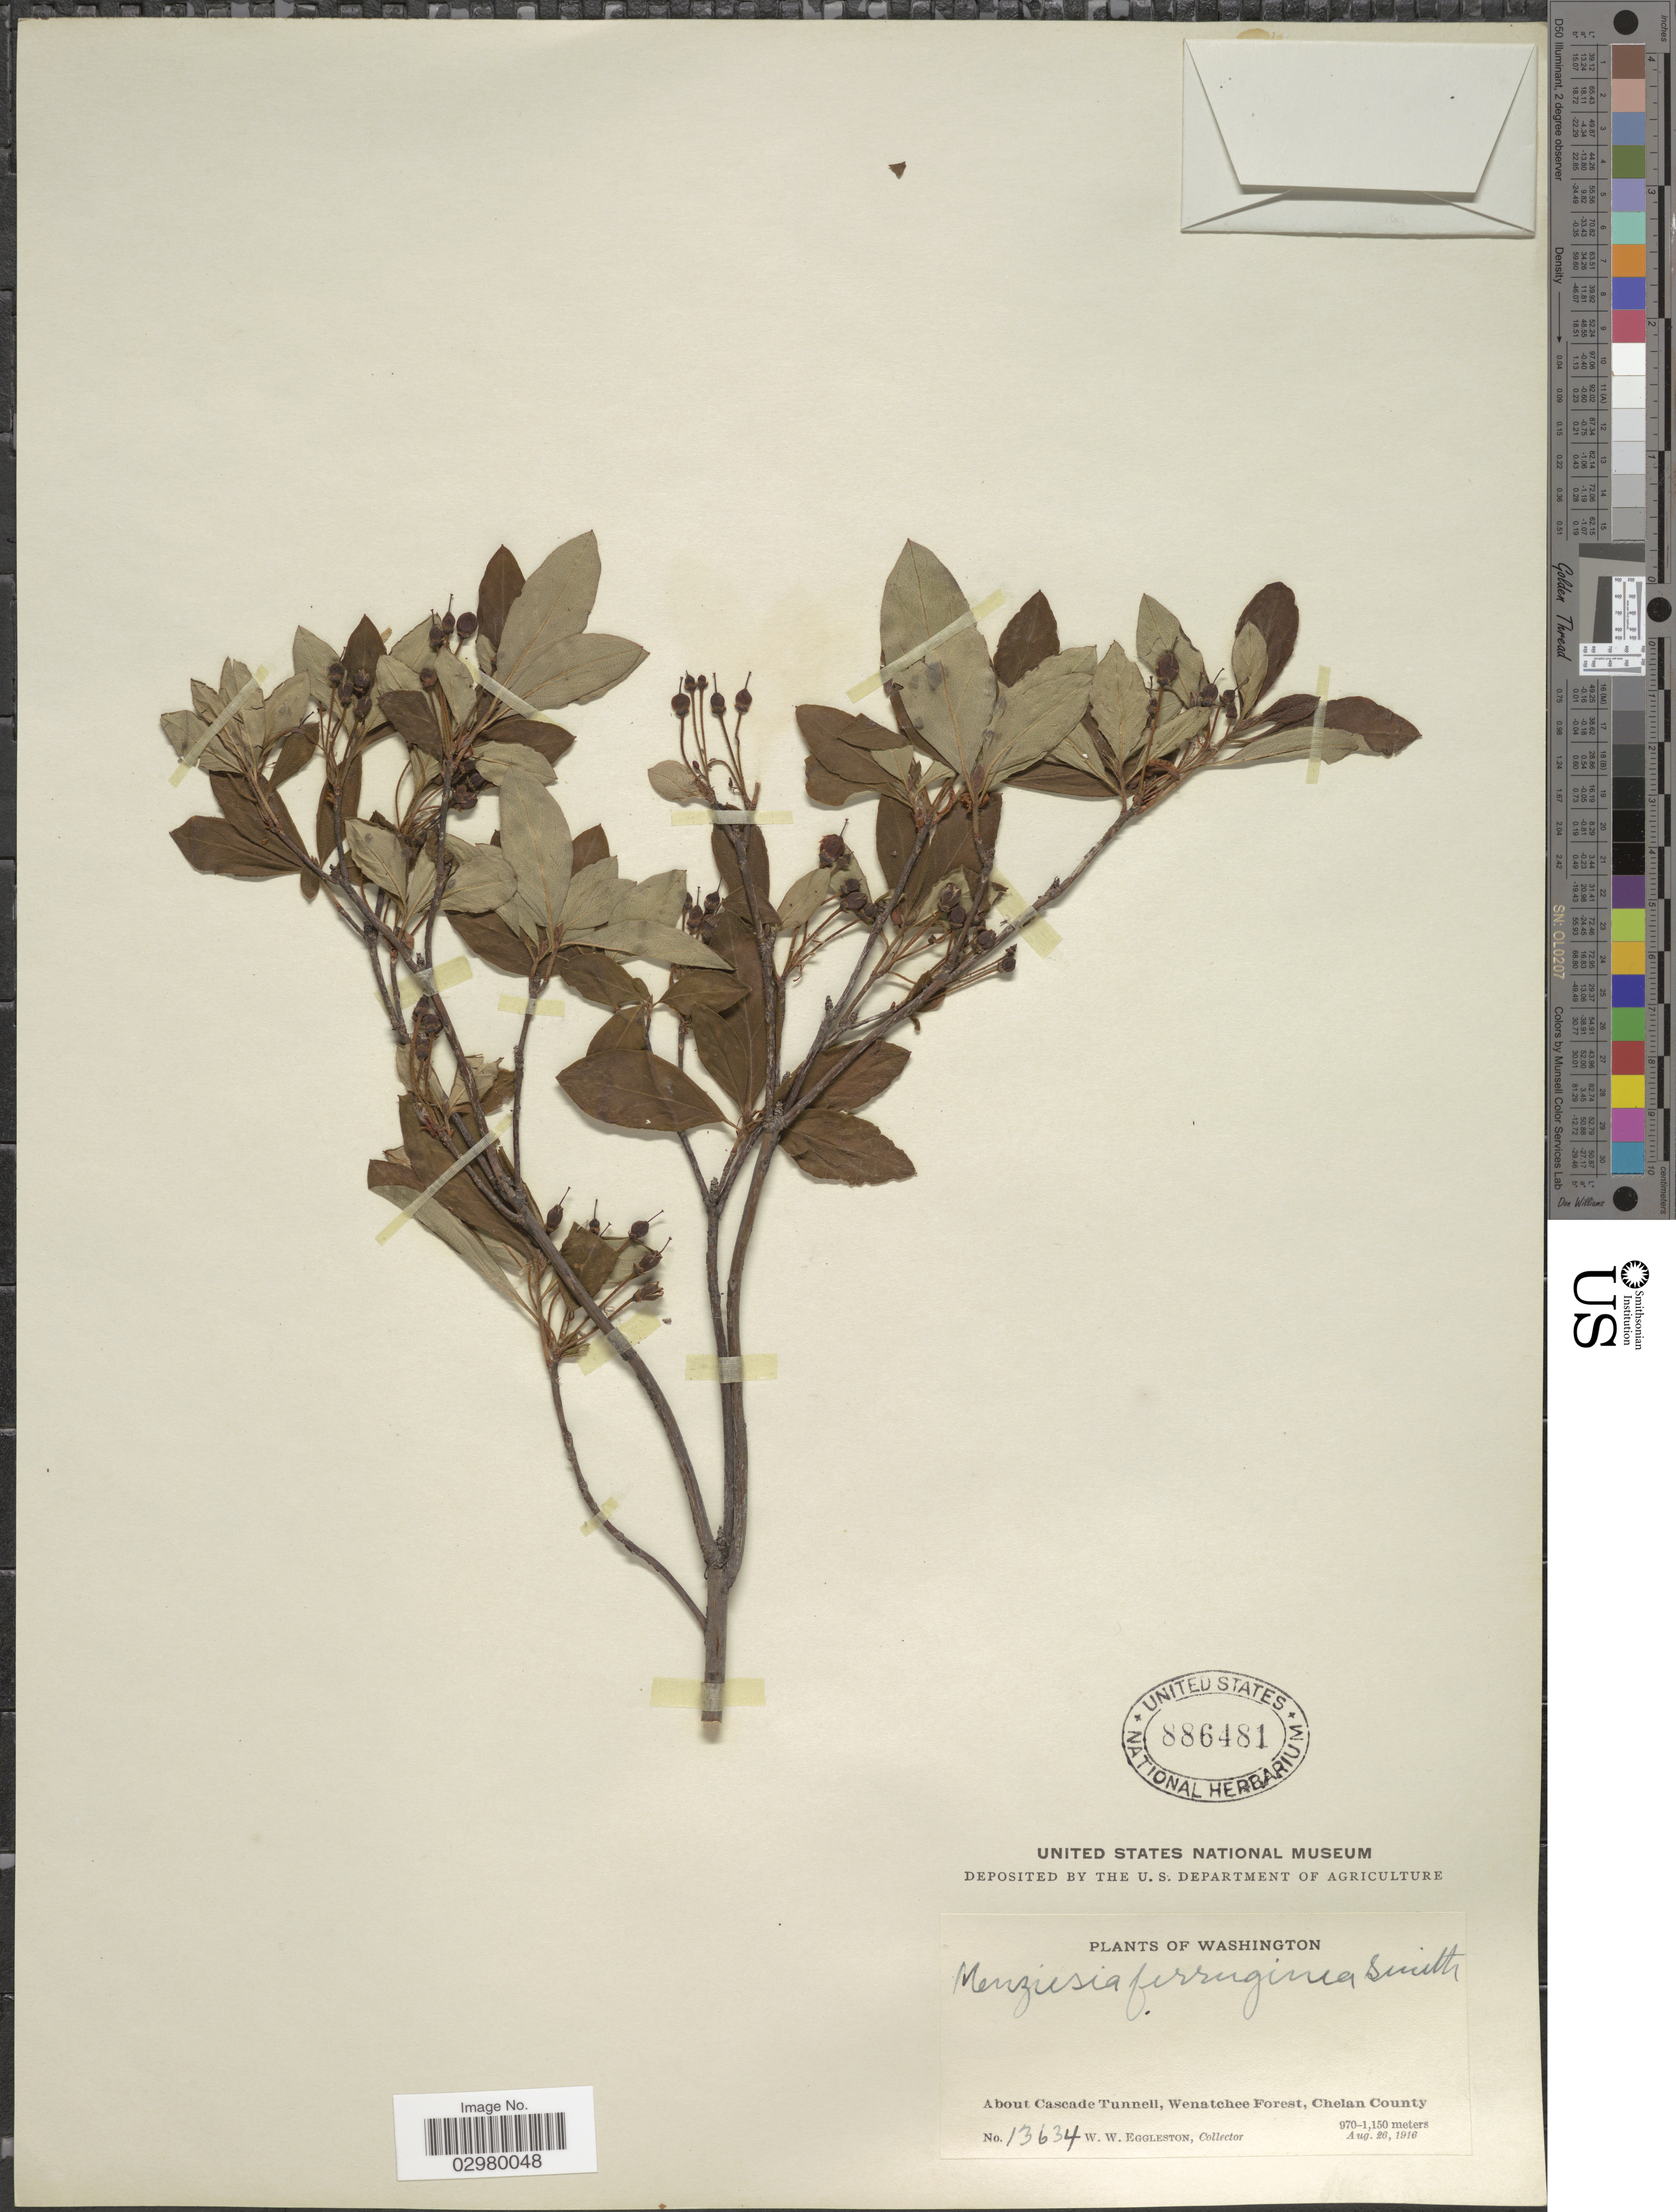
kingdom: Plantae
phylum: Tracheophyta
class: Magnoliopsida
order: Ericales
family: Ericaceae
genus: Menziesia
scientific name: Menziesia ferruginea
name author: Sm.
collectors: W. W. Eggleston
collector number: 13634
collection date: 1916-08-26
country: United States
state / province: Washington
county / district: Chelan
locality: About Cascade Tunnell, Wenatchee Forest, Chelan County.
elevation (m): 970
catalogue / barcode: US 886481